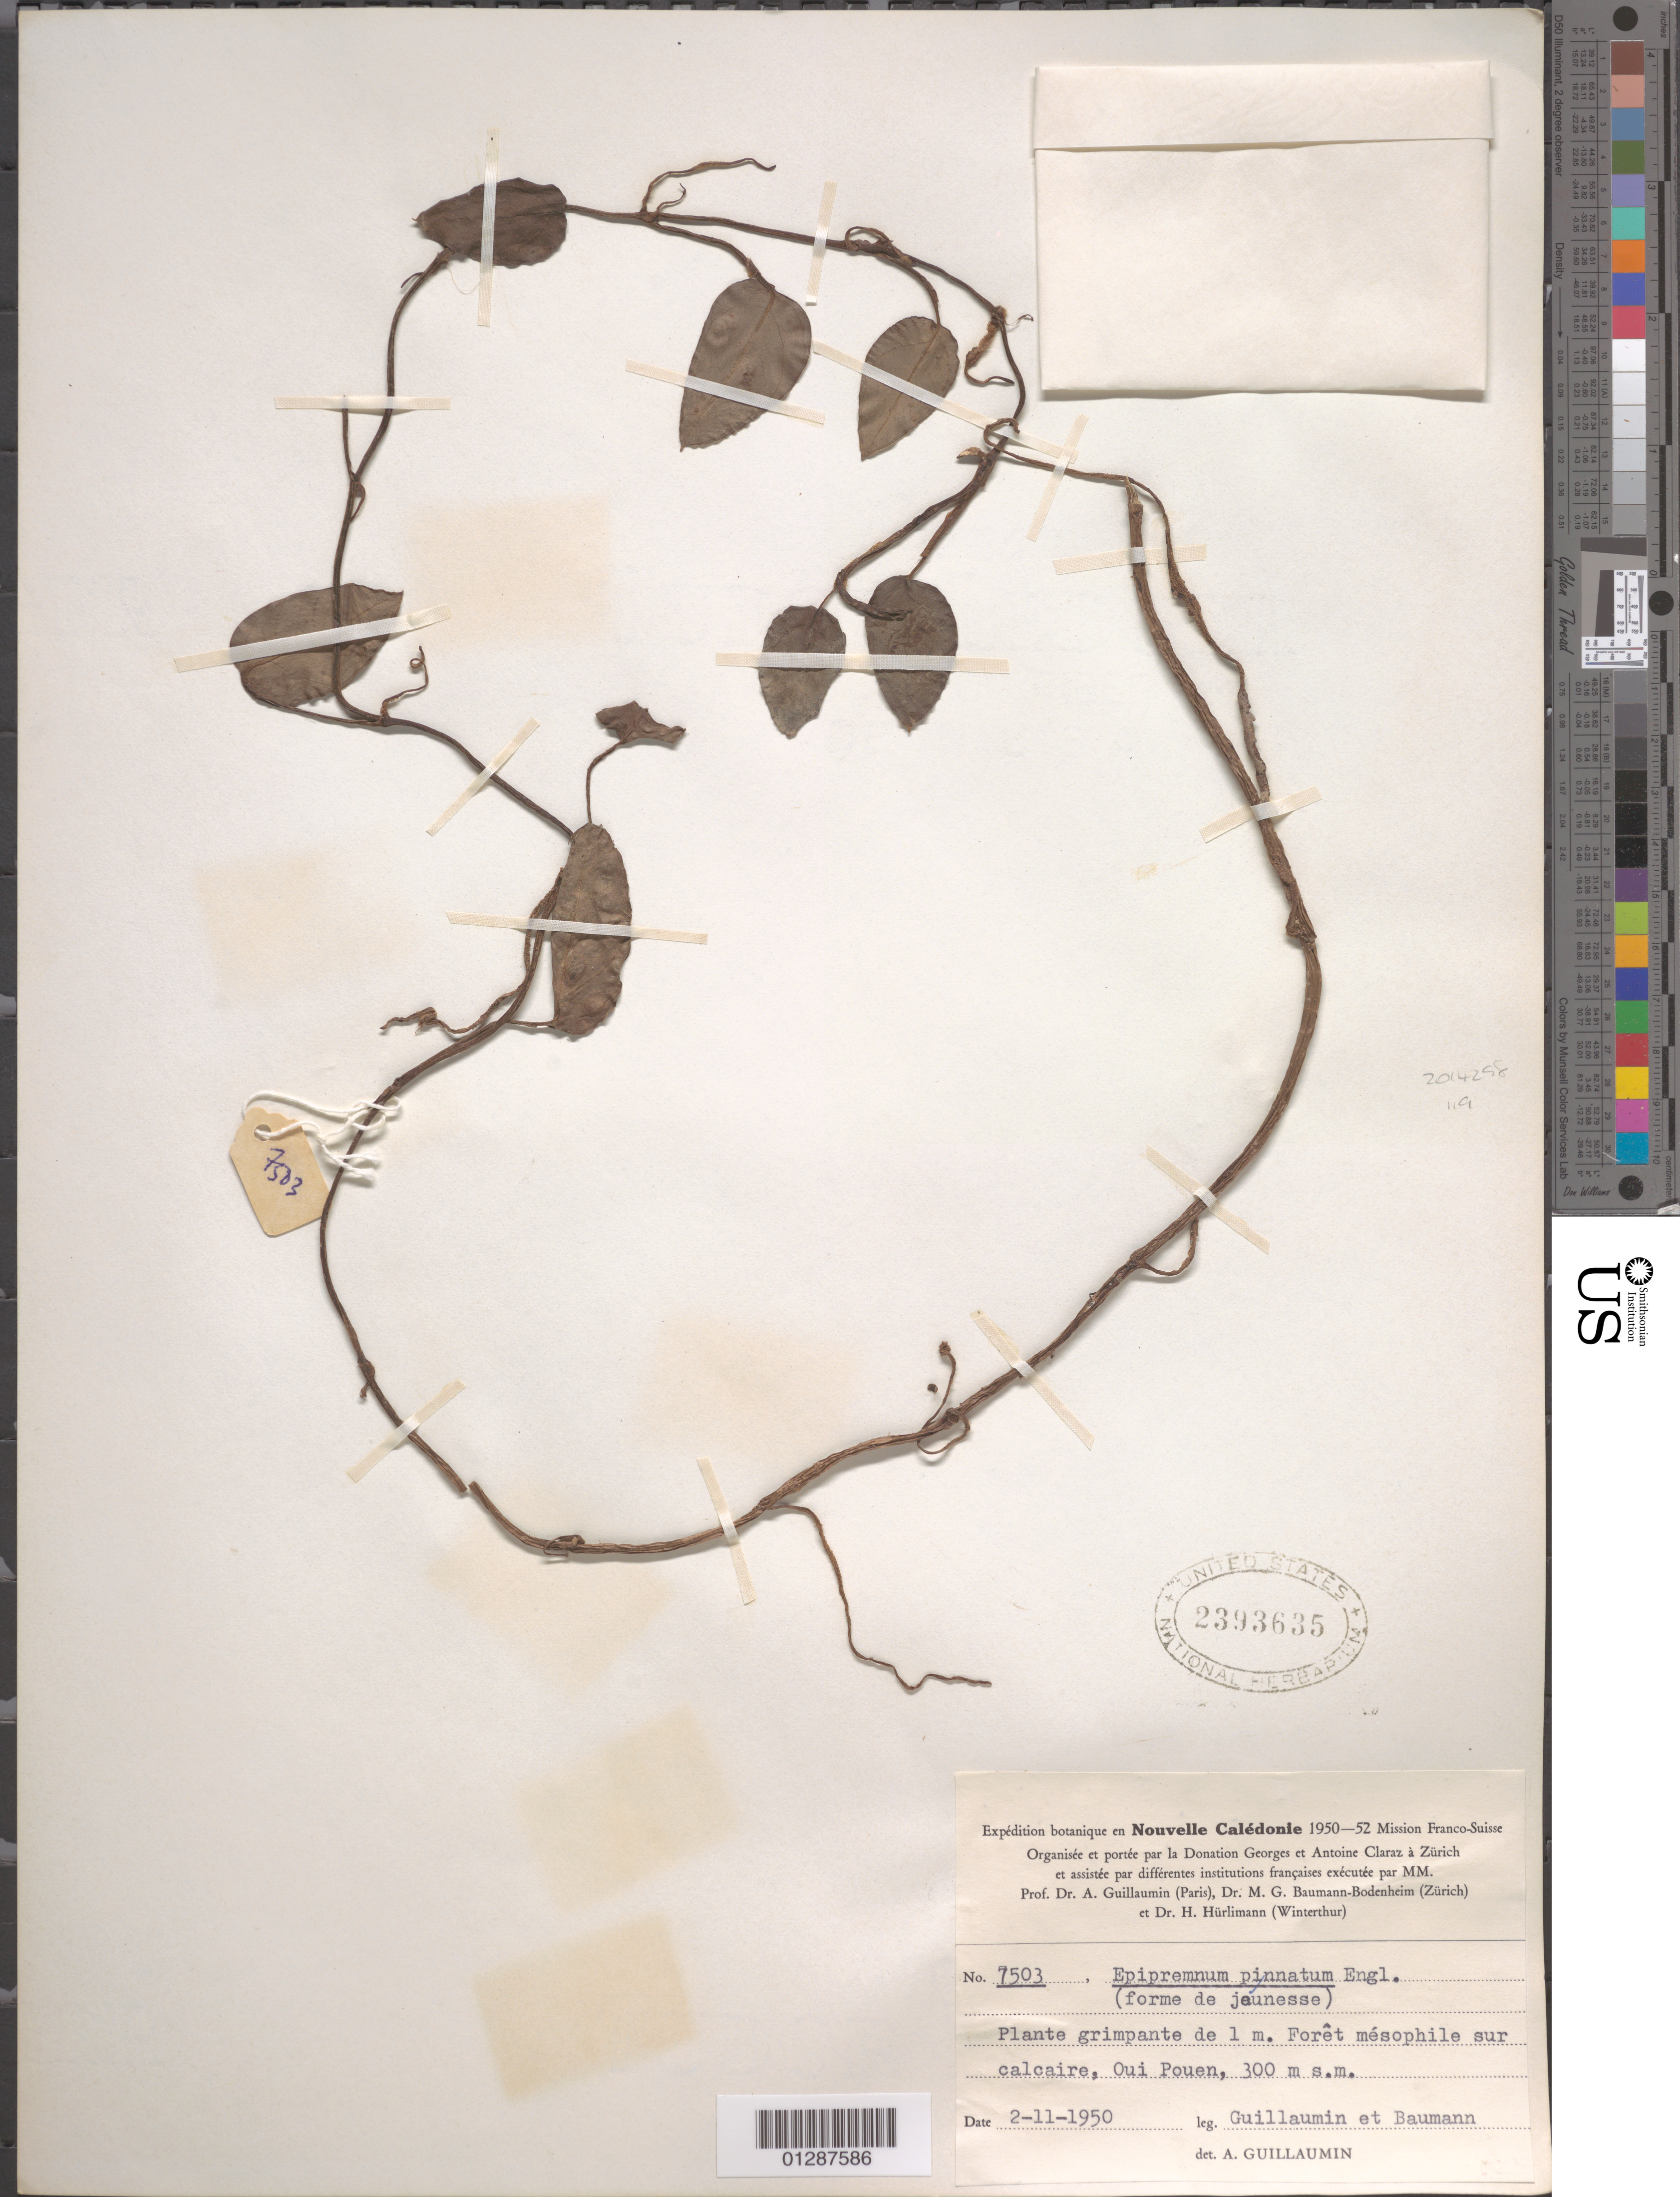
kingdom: Plantae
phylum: Tracheophyta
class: Liliopsida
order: Alismatales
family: Araceae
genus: Epipremnum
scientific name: Epipremnum pinnatum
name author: (L.) Engl.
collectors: A. Guillaumin & M. G. Baumann-Bodenheim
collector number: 7503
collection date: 1950-11-02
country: New Caledonia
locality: Nouvelle Calédonie. Forêt mésophile sur calcaire, Oui Pouen.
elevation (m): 300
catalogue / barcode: US 2393635